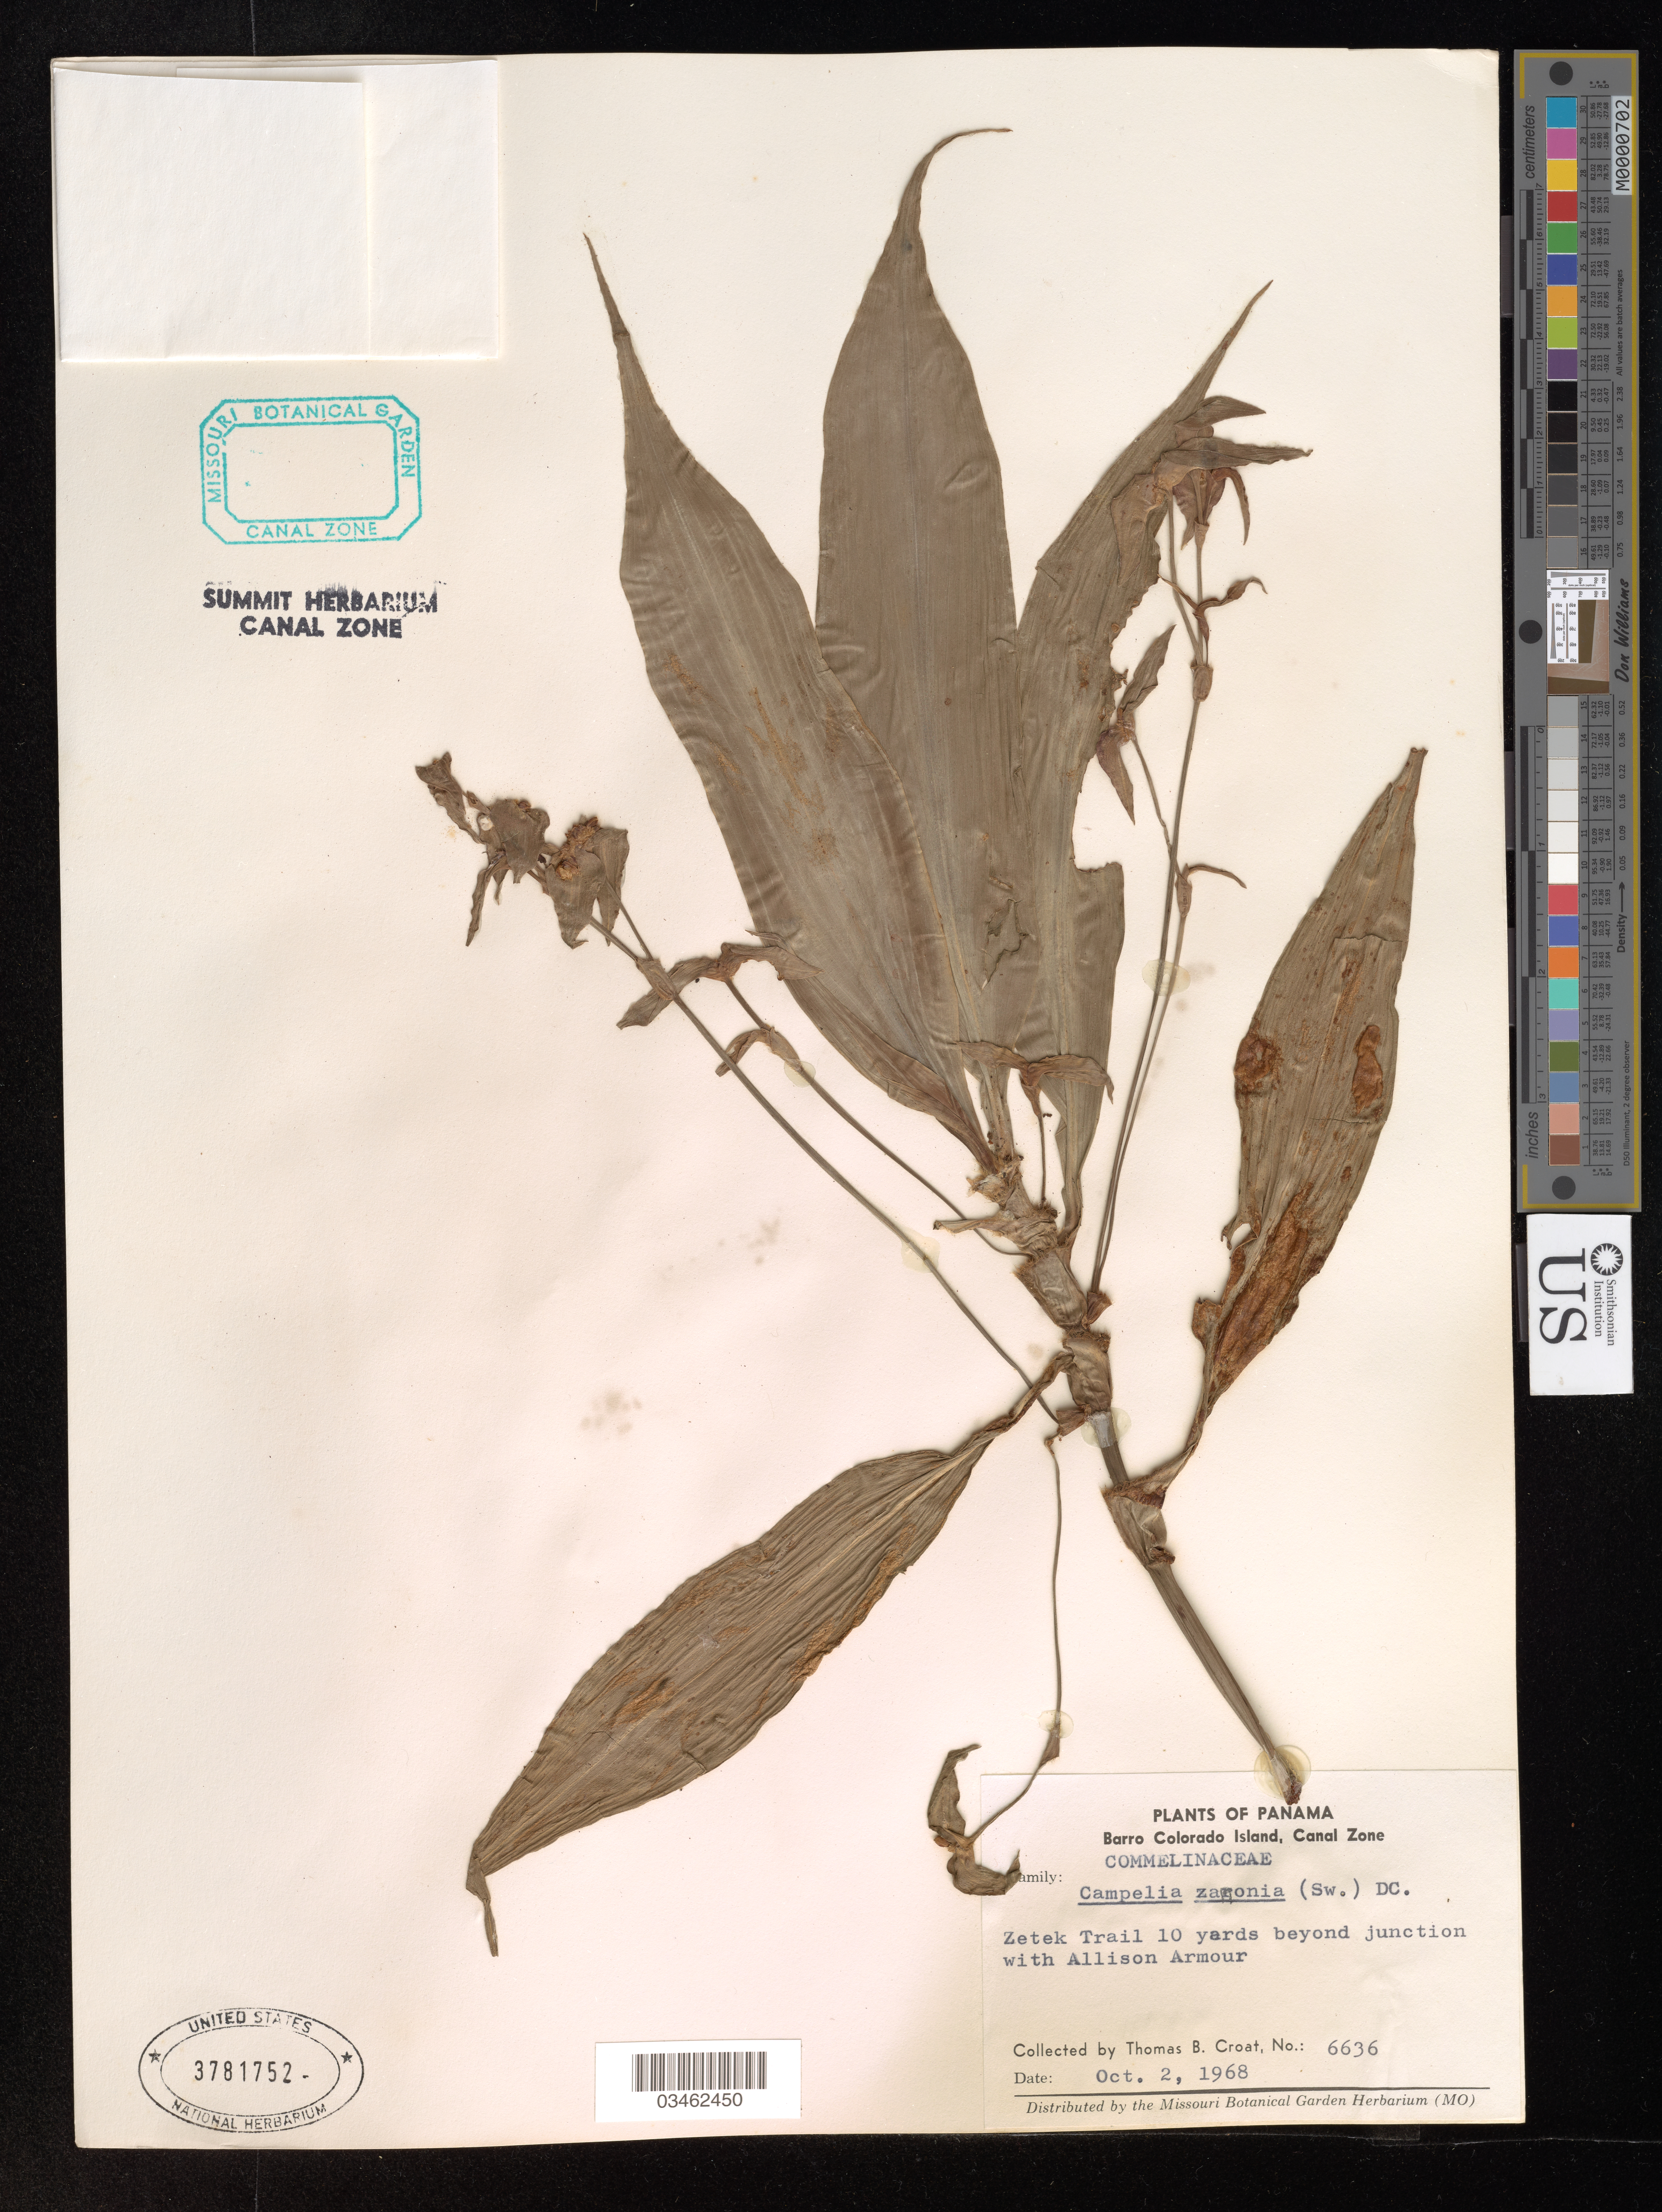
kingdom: Plantae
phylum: Tracheophyta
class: Liliopsida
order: Commelinales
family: Commelinaceae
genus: Campelia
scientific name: Campelia zanonia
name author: (L.) Kunth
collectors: T. B. Croat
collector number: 6636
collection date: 1968-10-02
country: Panama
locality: Barro Colorado Island, Canal Zone. Zetek Trail 10 yards beyond junction with Allison Armour.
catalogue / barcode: US 3781752